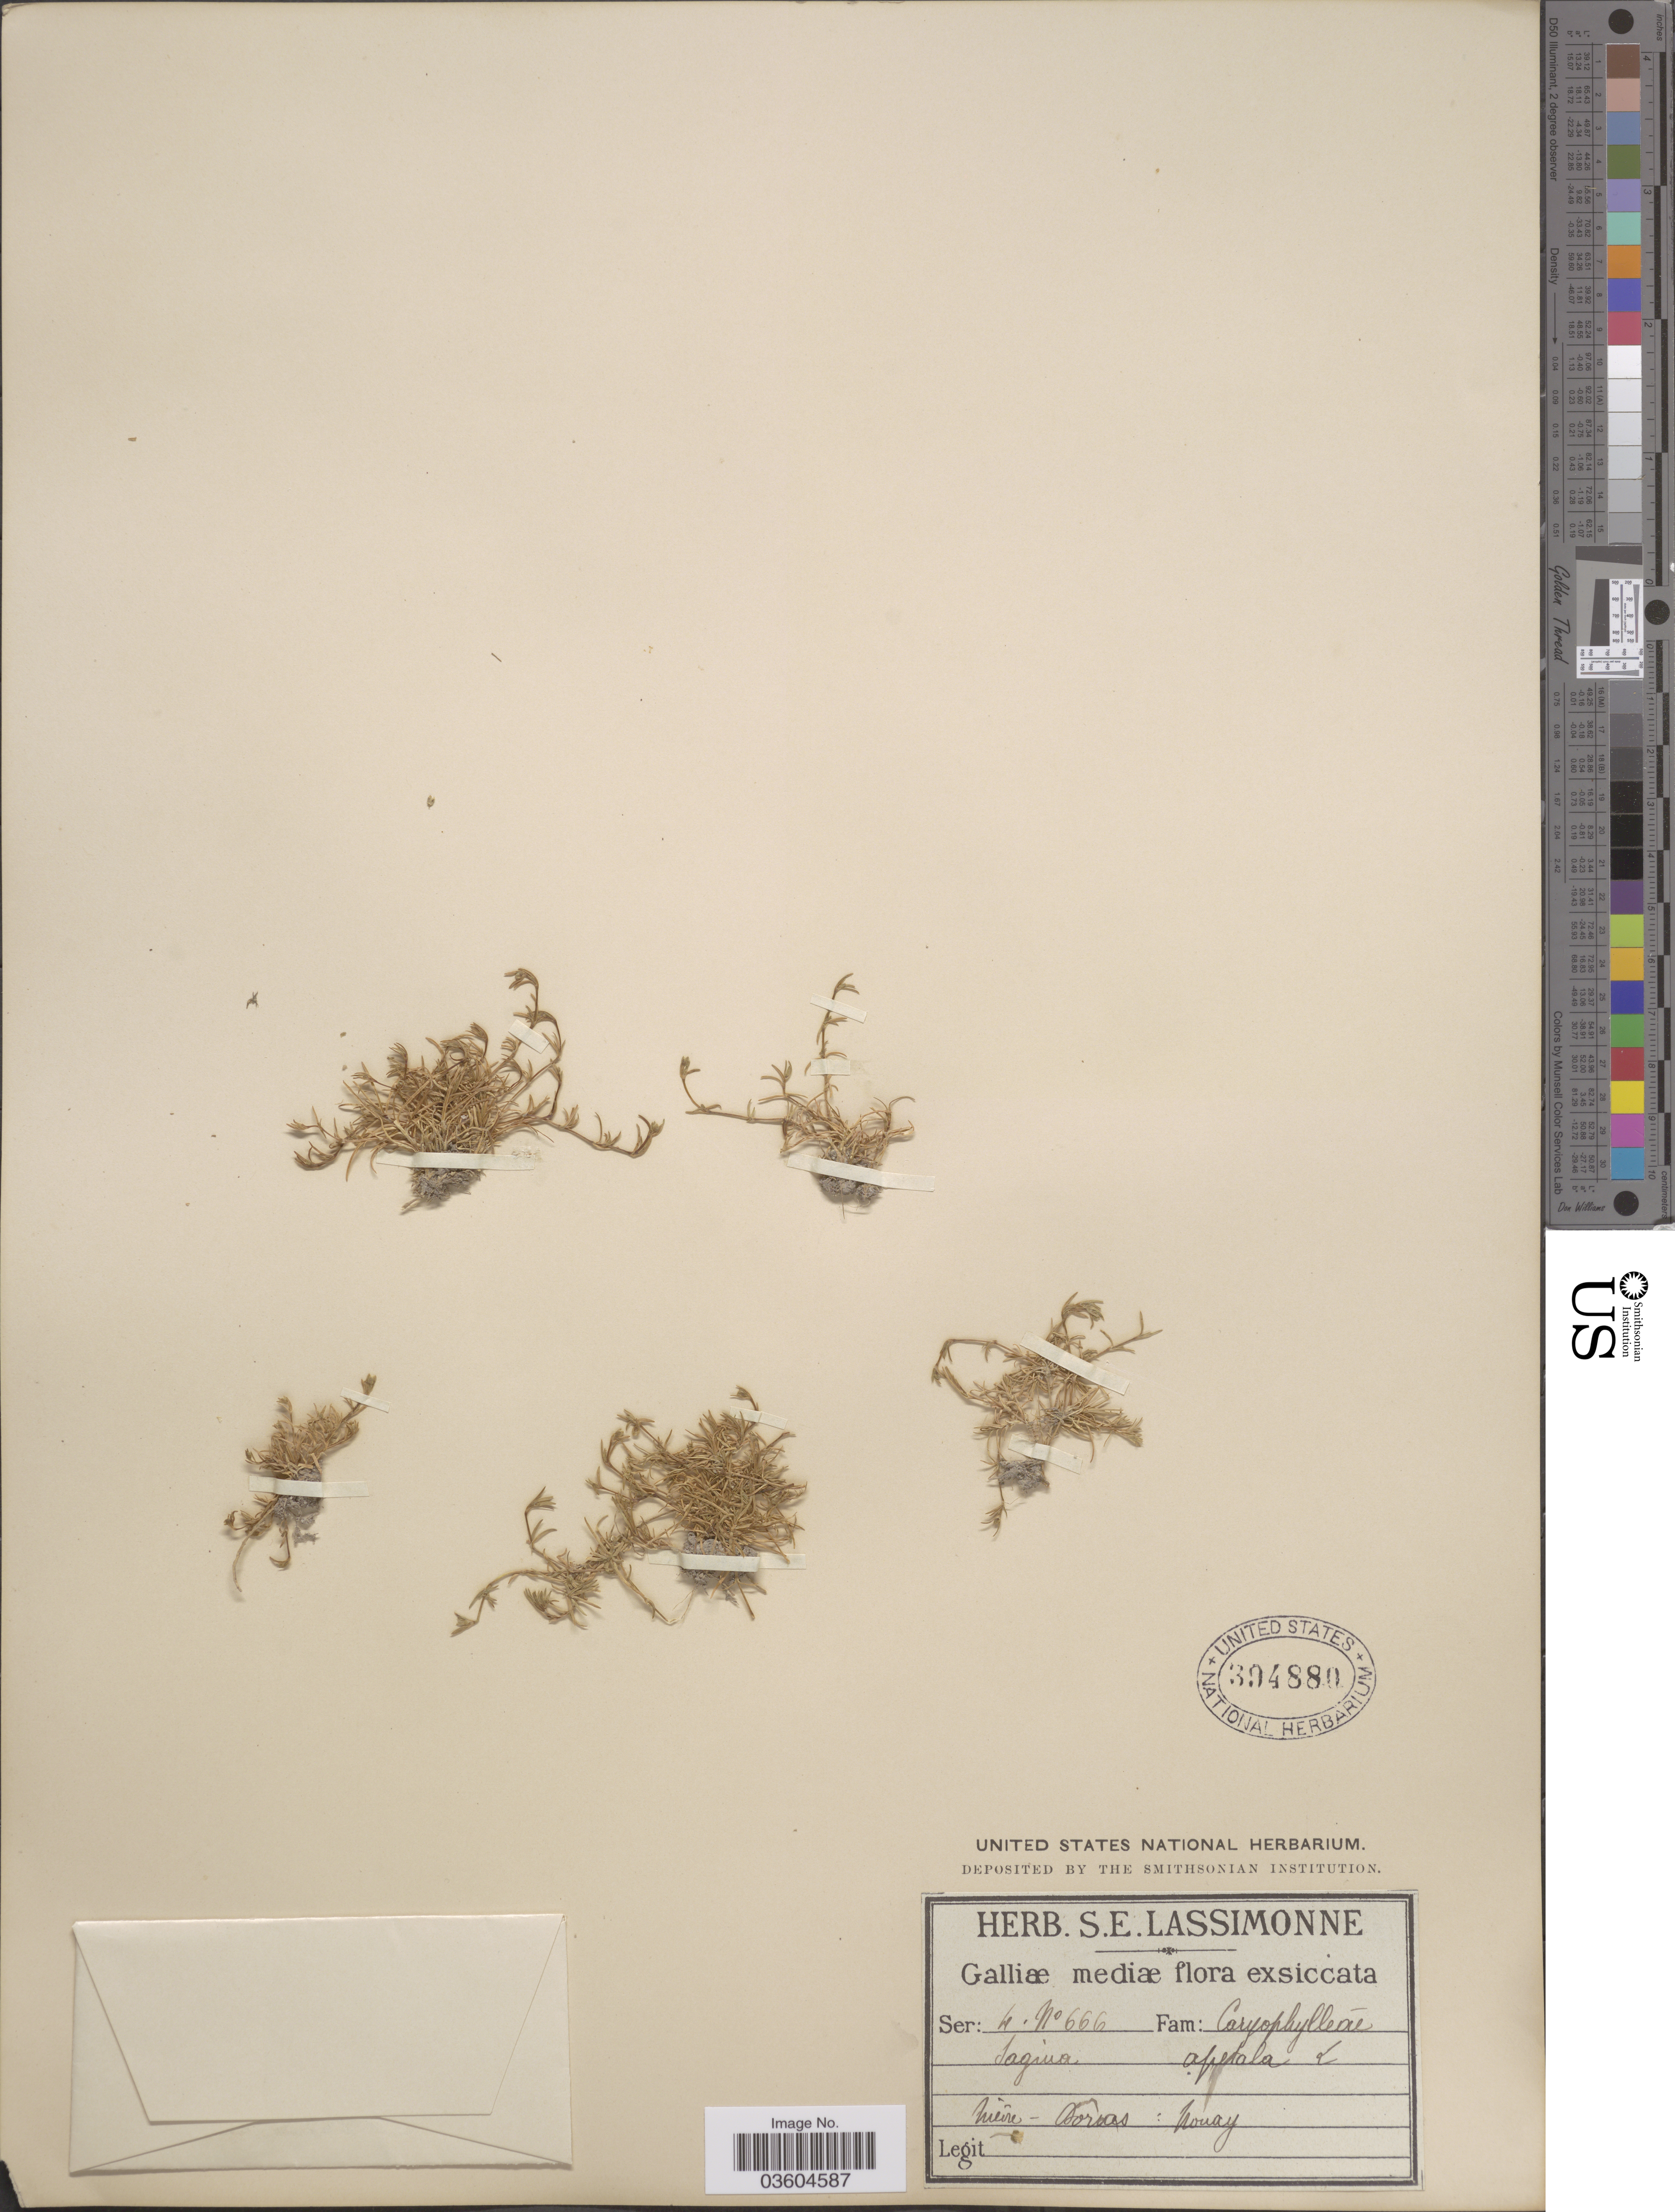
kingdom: Plantae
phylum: Tracheophyta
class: Magnoliopsida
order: Caryophyllales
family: Caryophyllaceae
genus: Sagina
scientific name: Sagina apetala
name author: Ard.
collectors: Ex Herb. S. E. Lassimonne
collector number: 666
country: France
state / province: Bourgogne-Franche-Comté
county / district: Nièvre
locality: Galliæ mediæ. Nievre - Dornes: Nonay.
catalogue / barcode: US 394880